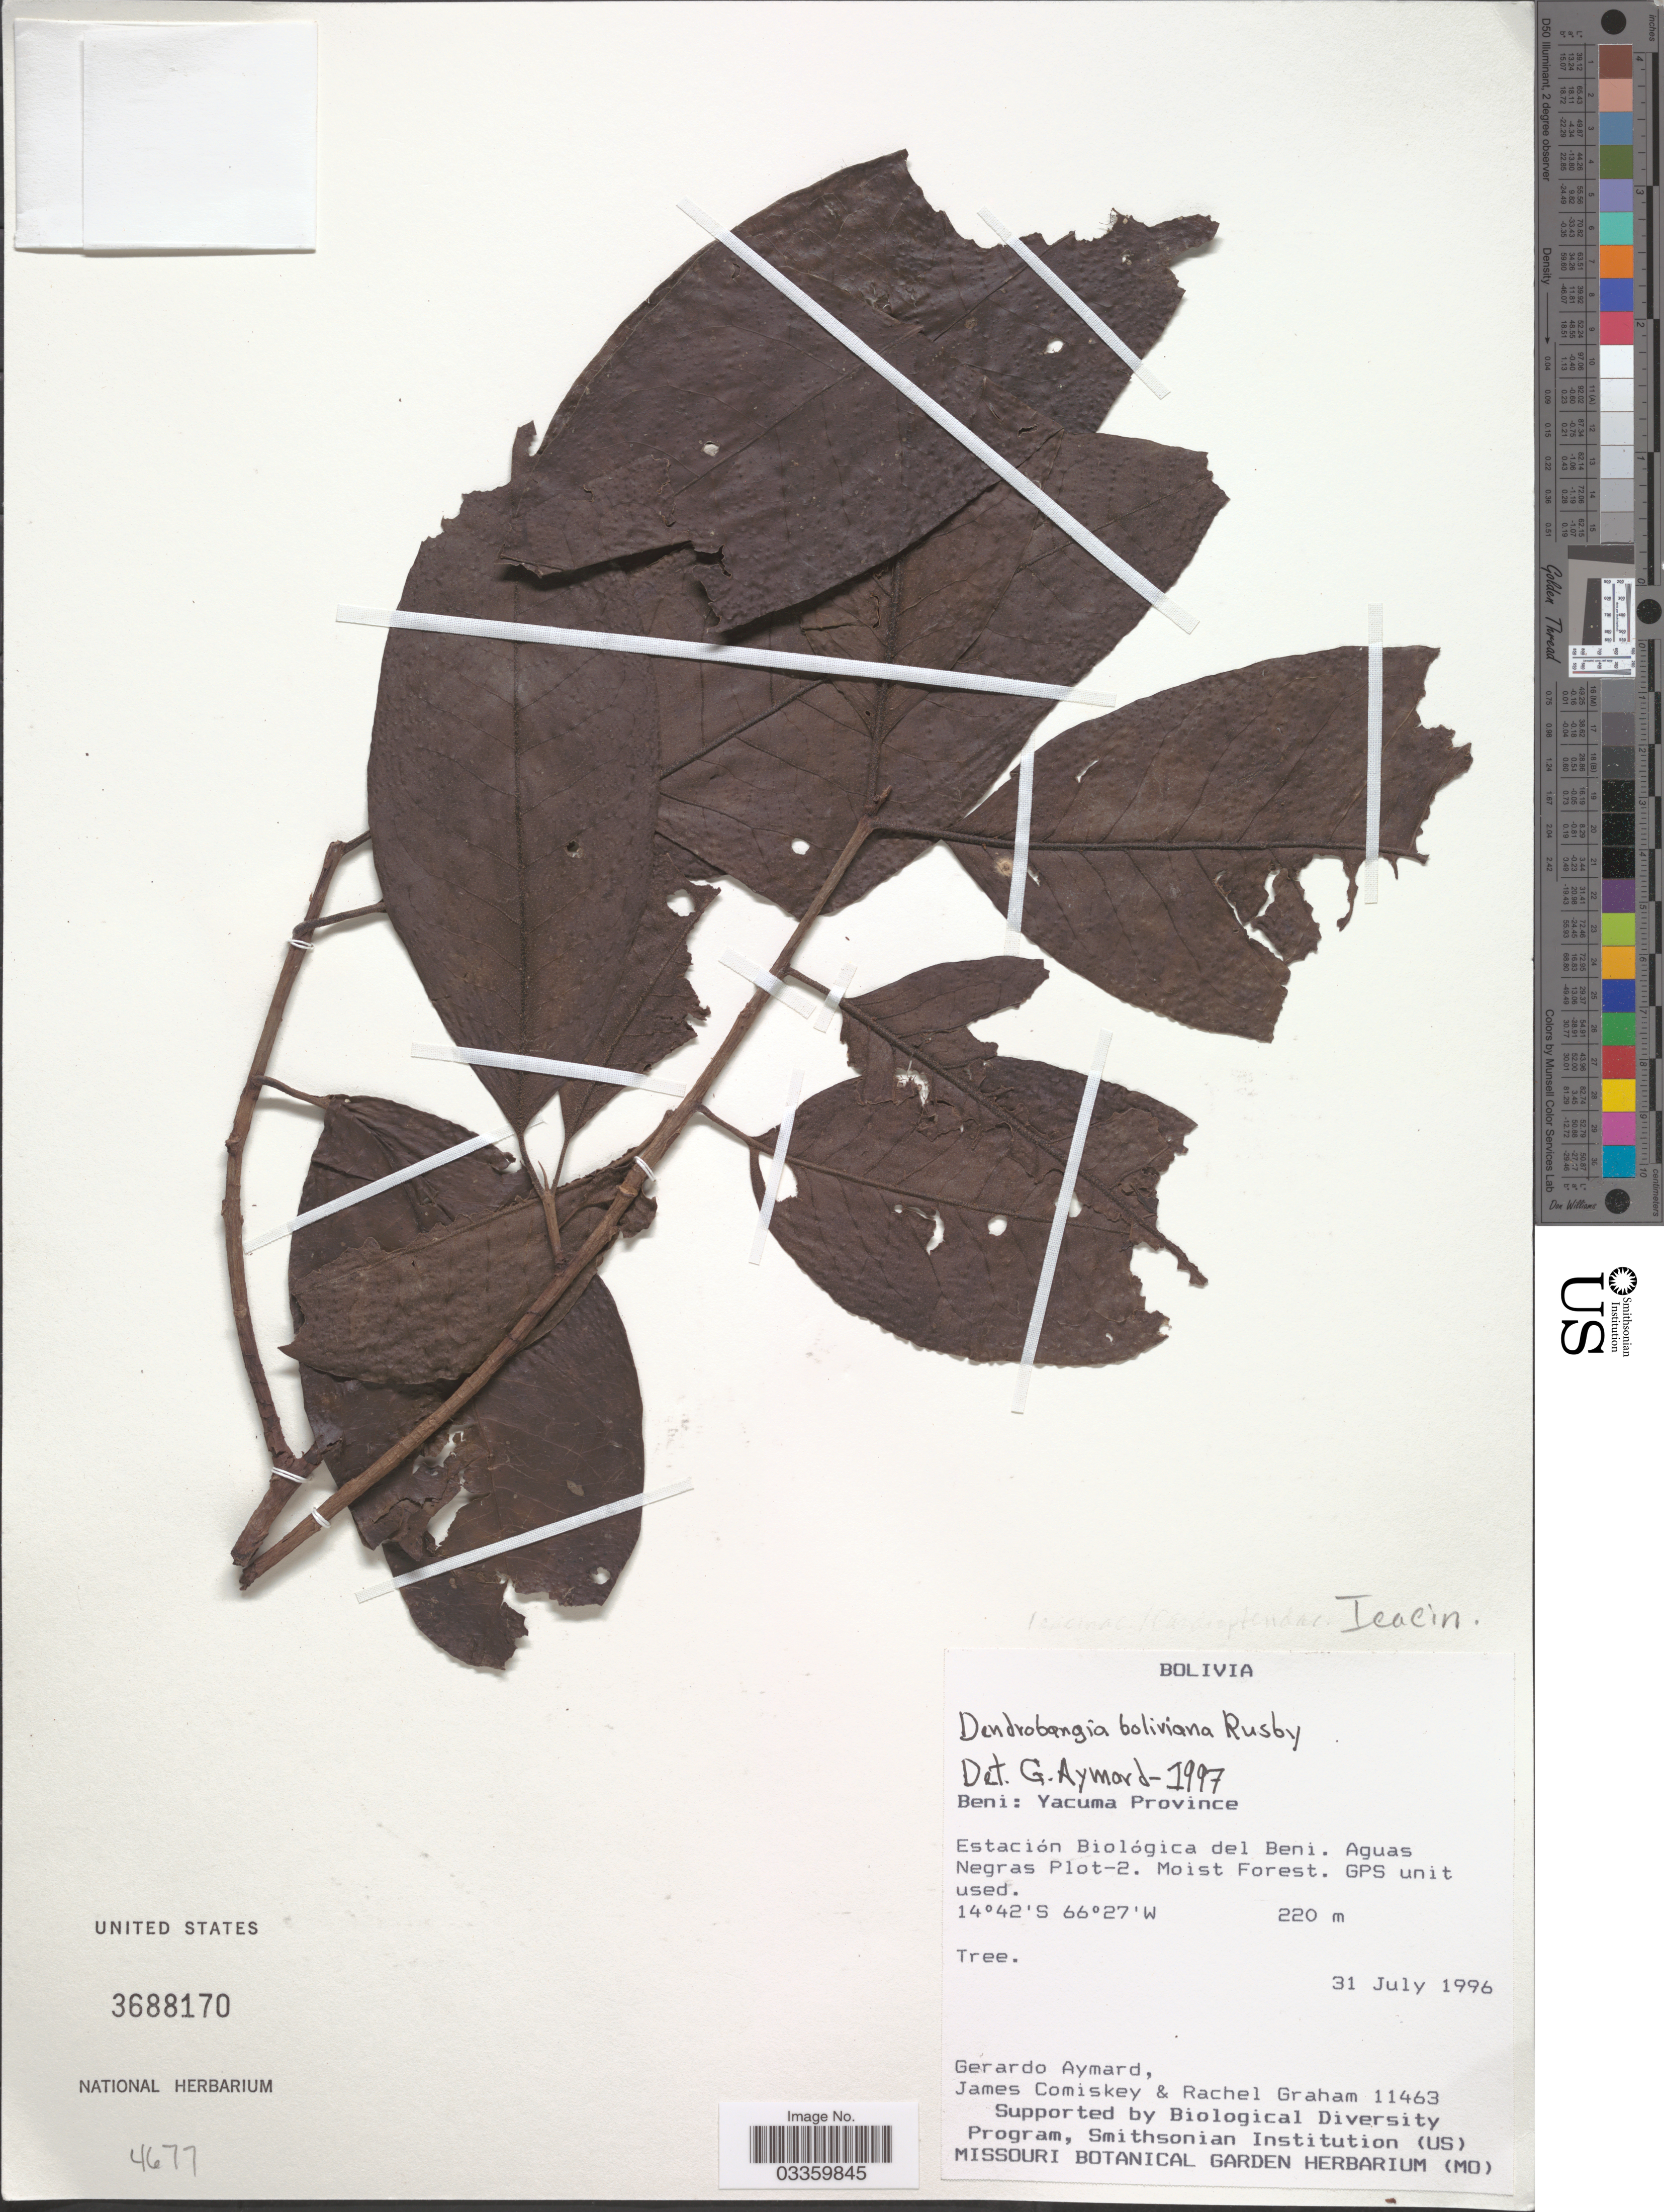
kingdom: Plantae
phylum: Tracheophyta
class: Magnoliopsida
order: Metteniusales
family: Metteniusaceae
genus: Dendrobangia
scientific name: Dendrobangia boliviana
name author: Rusby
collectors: G. A. Aymard, J. A. Comiskey & R. Graham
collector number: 11463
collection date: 1996-07-31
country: Bolivia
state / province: Beni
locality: Yacuma Province. Estación Biológica del Beni. Aguas Negras Plot-2.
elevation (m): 220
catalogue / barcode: US 3688170